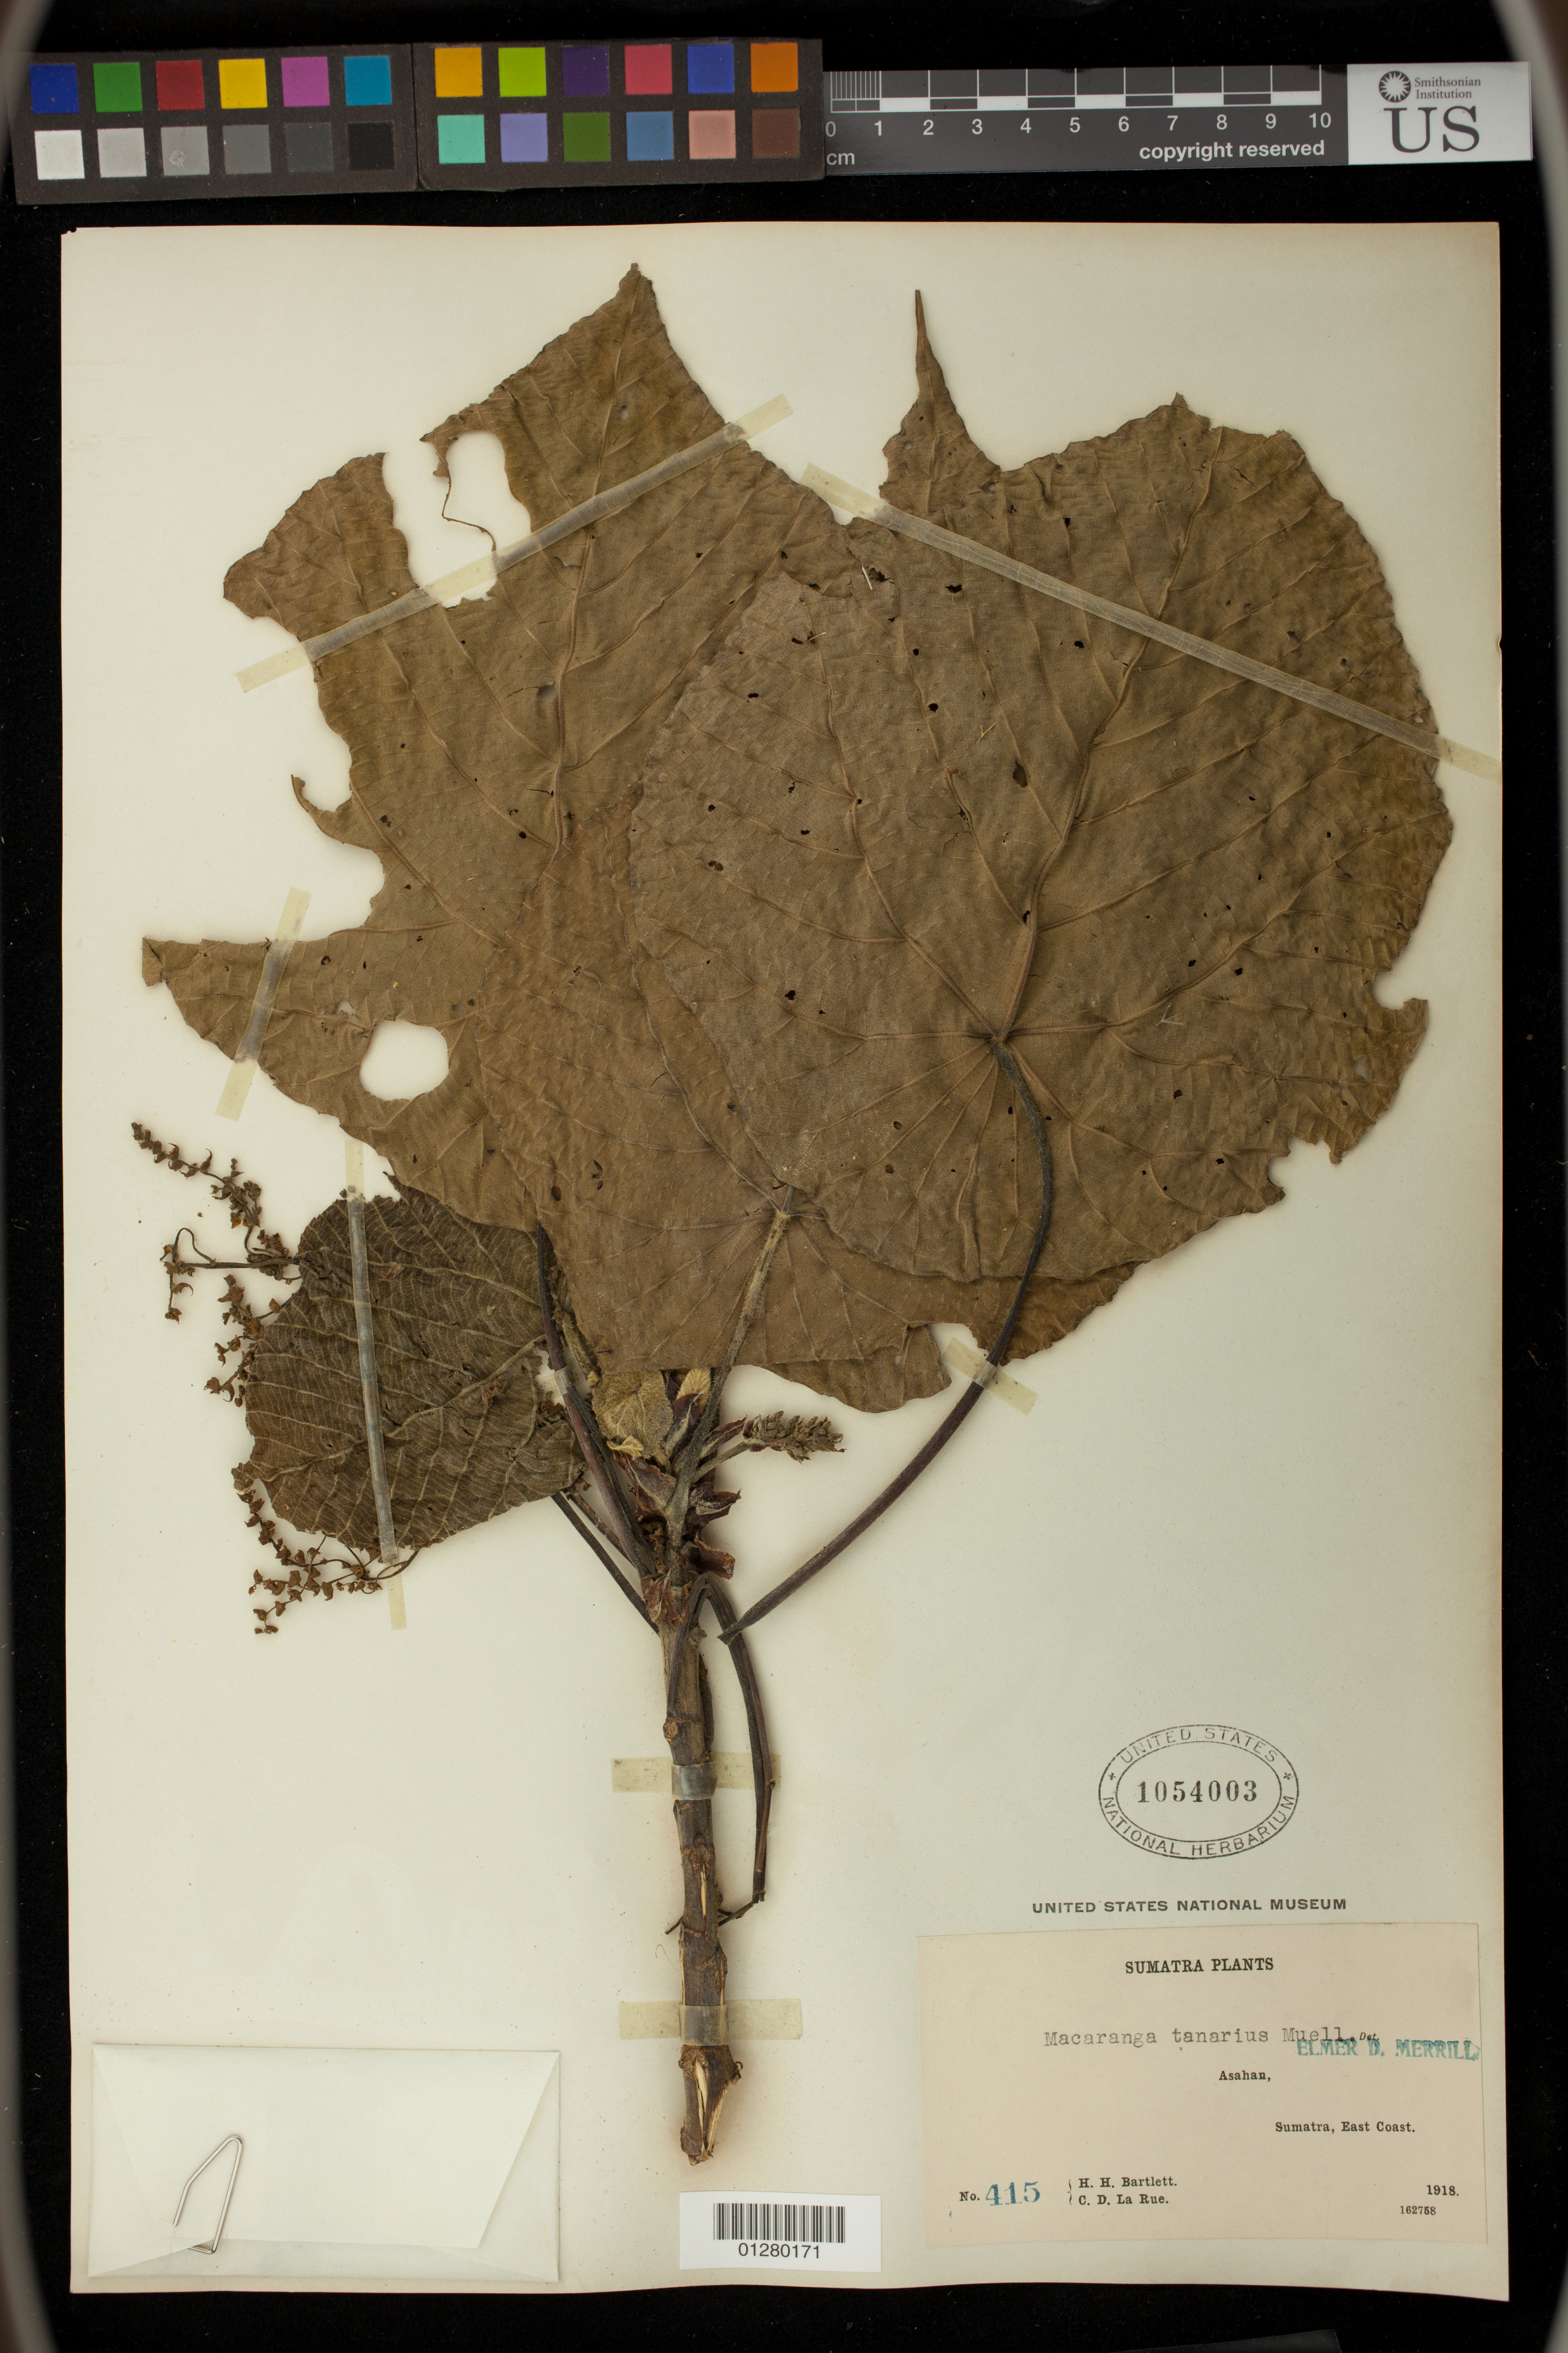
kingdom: Plantae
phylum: Tracheophyta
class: Magnoliopsida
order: Malpighiales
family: Euphorbiaceae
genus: Macaranga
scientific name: Macaranga tanarius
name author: (L.) Müll. Arg.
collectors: H. H. Bartlett & C. La Rue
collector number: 415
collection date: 1918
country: Indonesia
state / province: Sumatra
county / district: Sumatera Utara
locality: Asahan, East Coast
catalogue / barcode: US 1054003